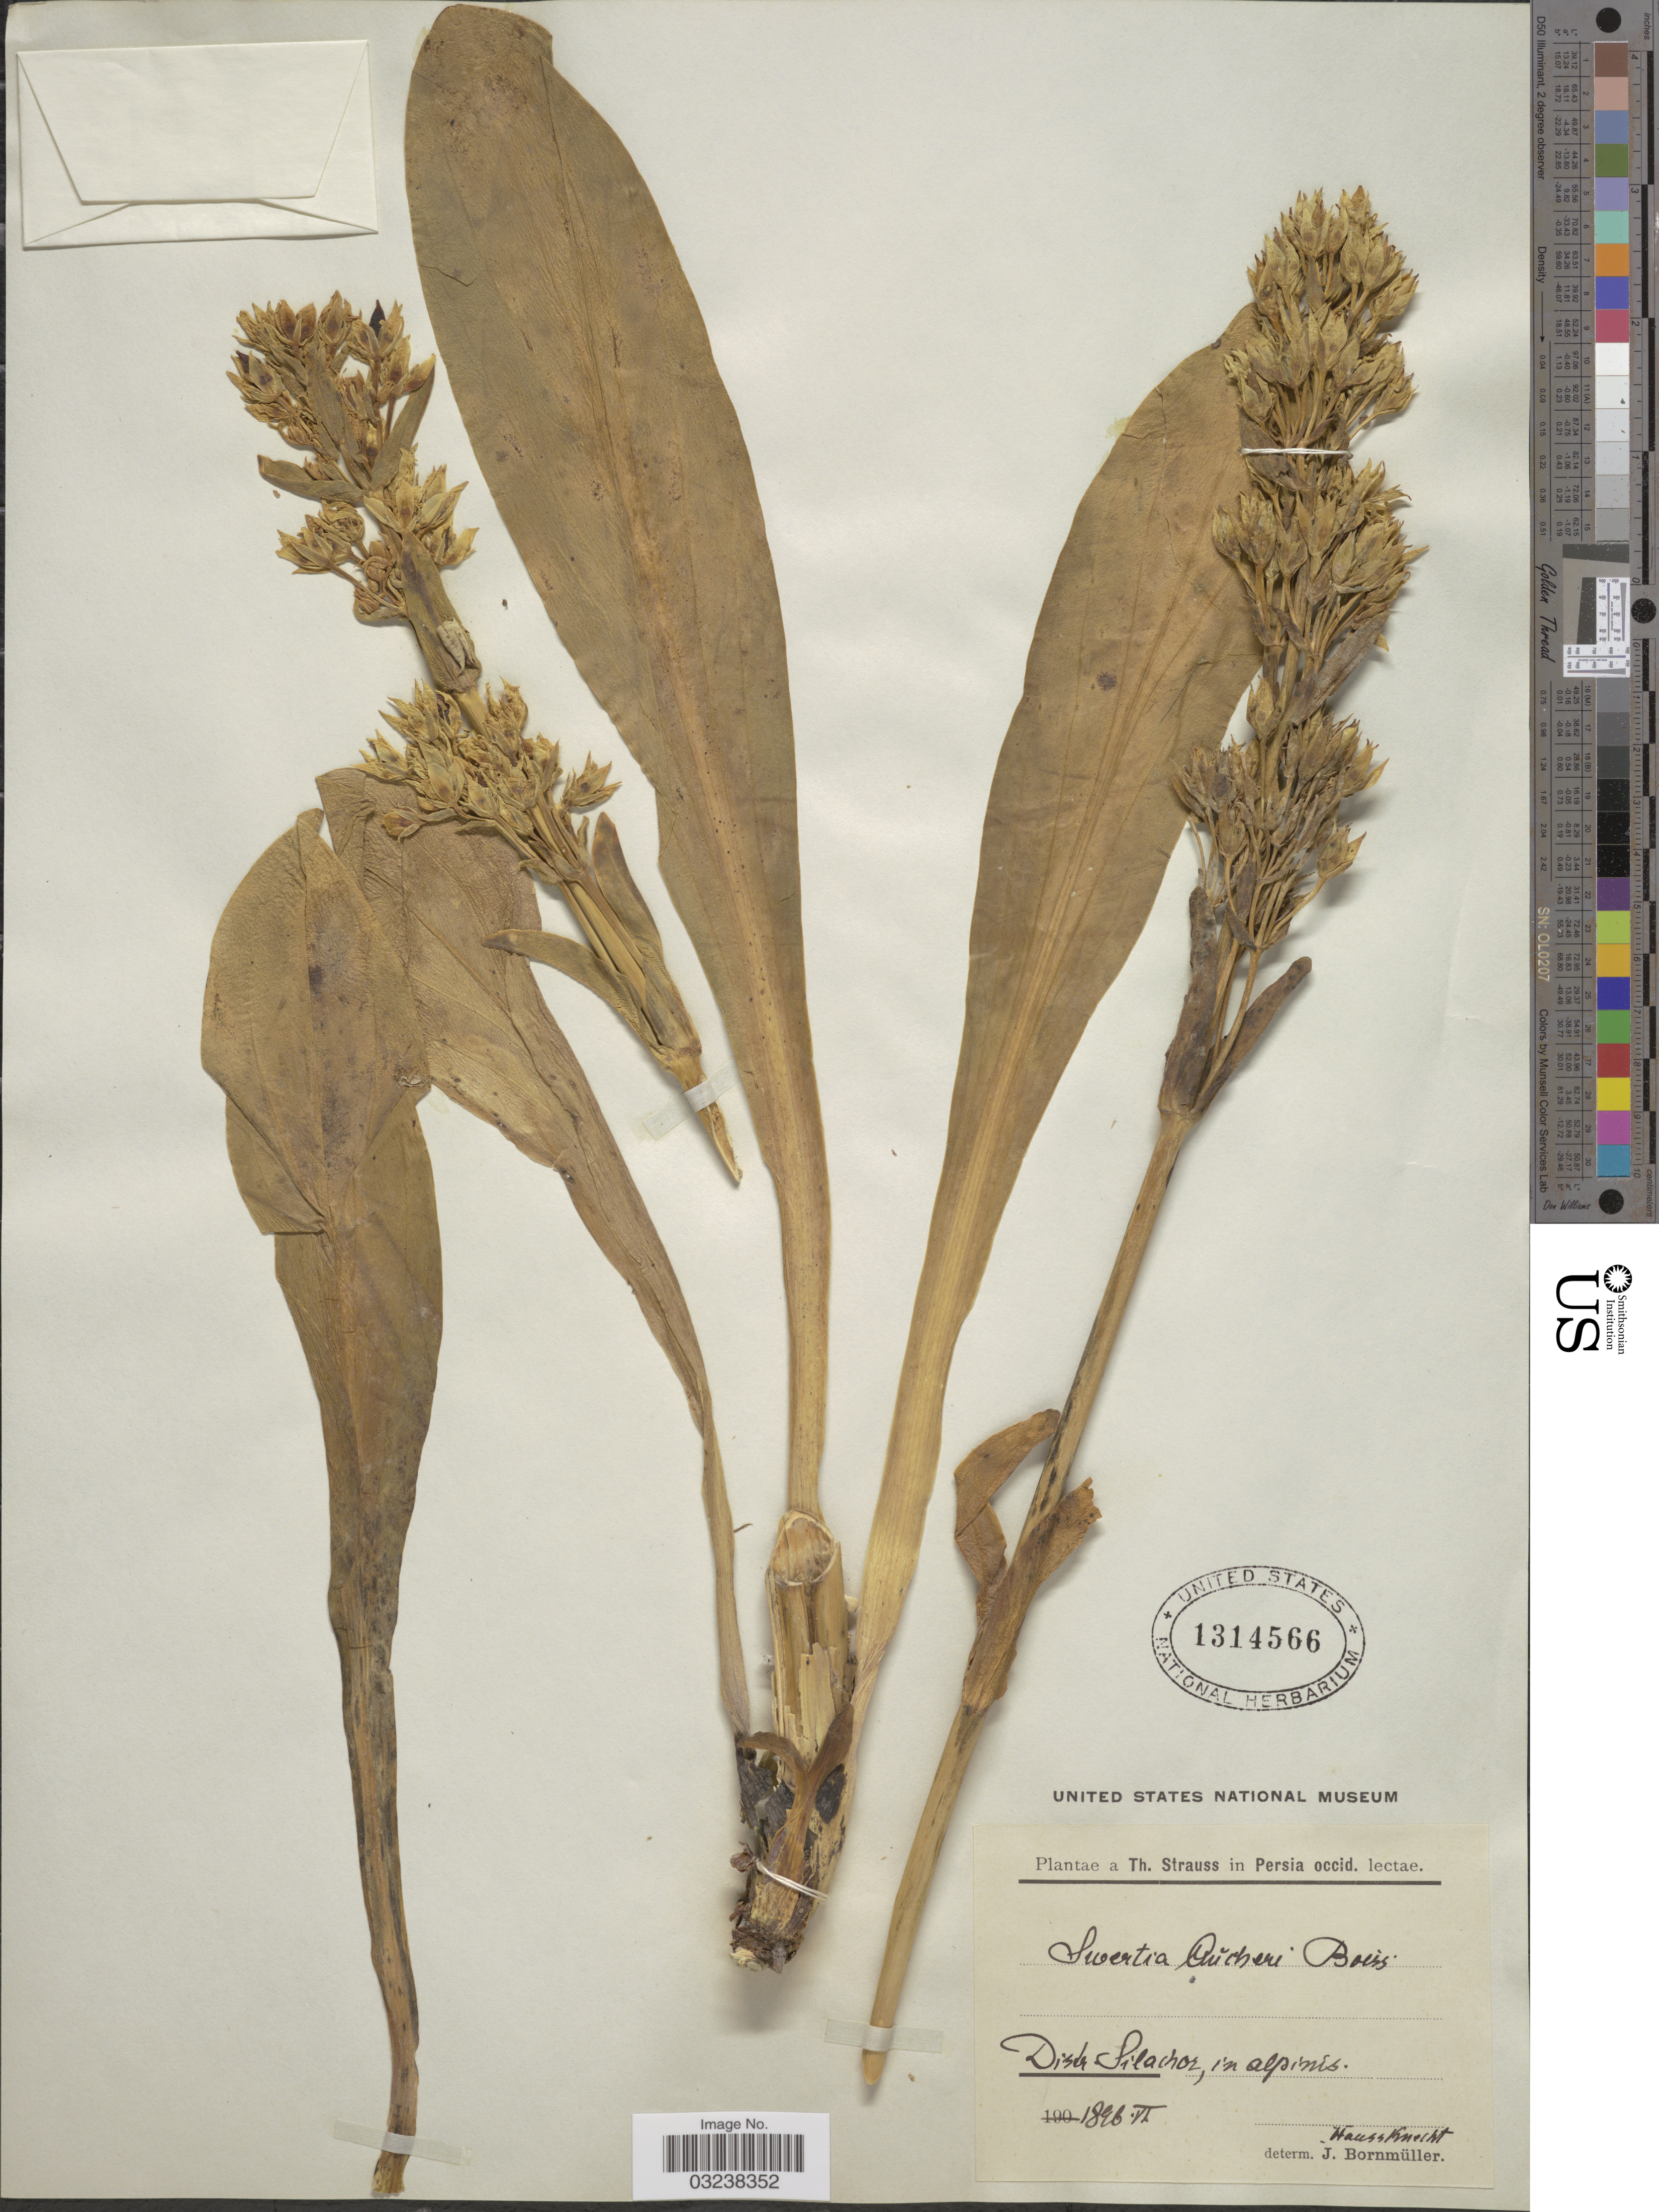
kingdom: Plantae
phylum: Tracheophyta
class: Magnoliopsida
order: Gentianales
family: Gentianaceae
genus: Swertia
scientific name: Swertia aucheri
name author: Boiss.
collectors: T. Strauss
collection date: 1896-06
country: Iran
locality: Persia occid. Distr Silachor, in alpinis.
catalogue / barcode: US 1314566